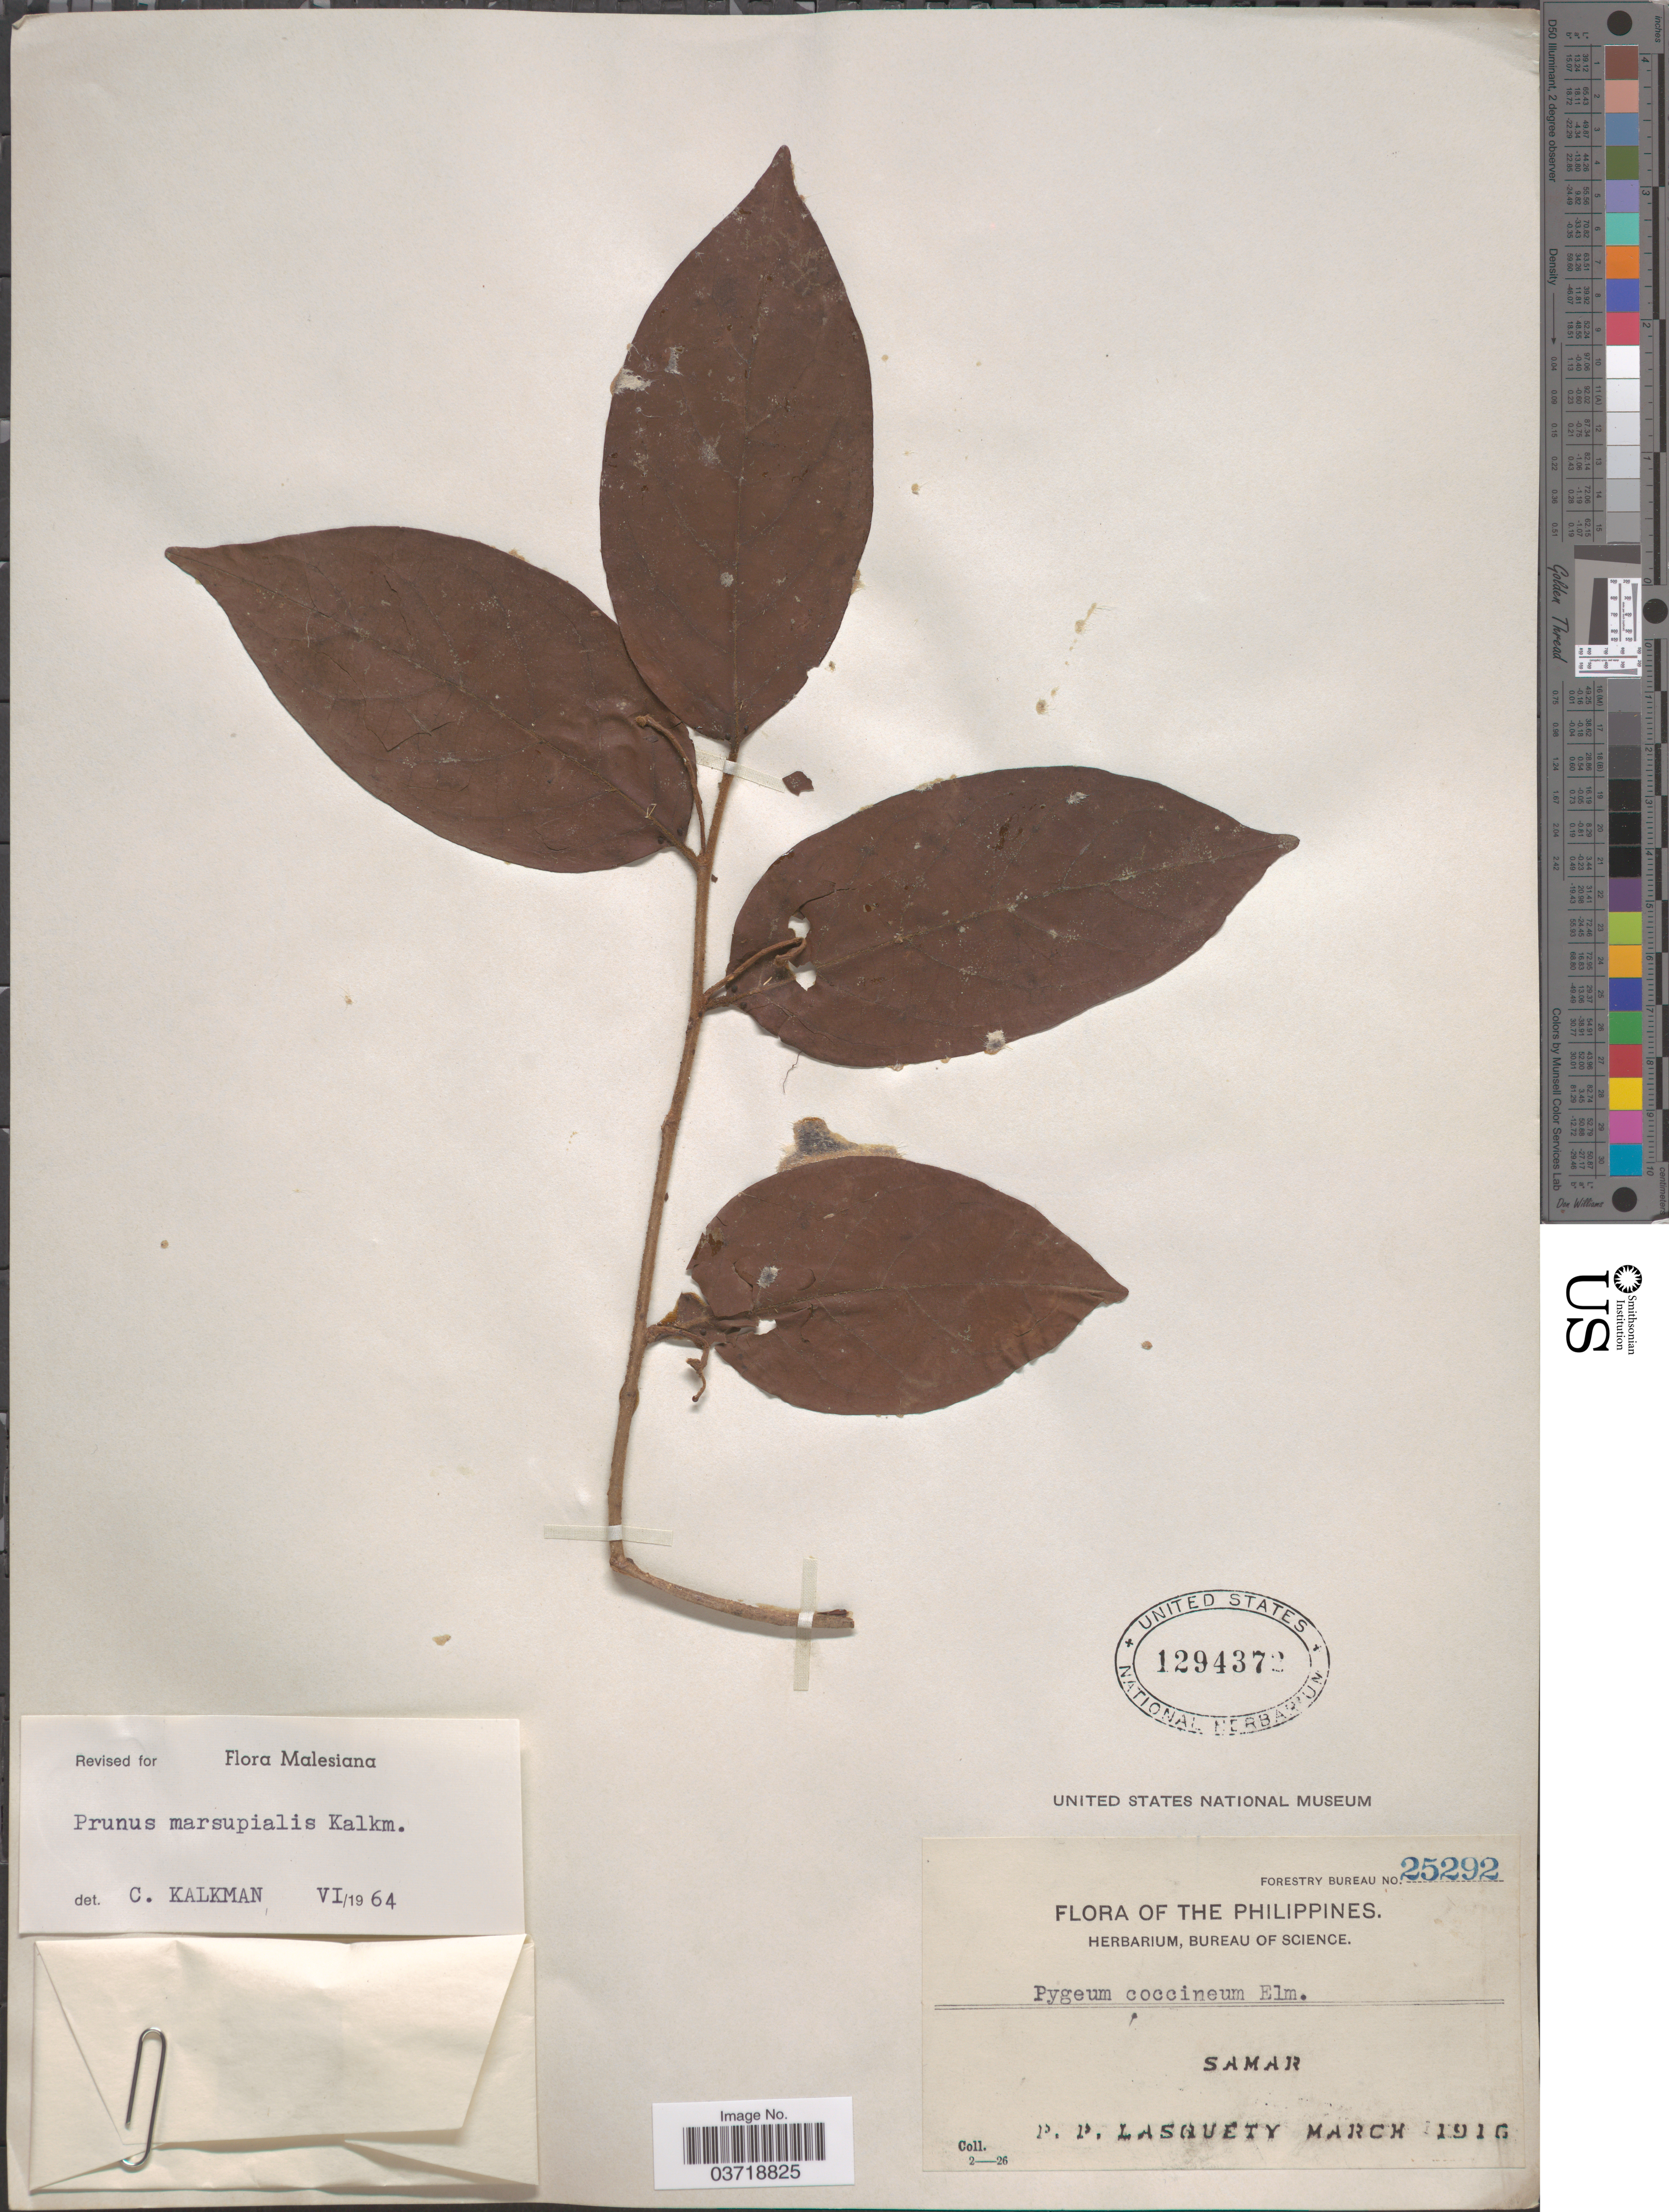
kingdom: Plantae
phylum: Tracheophyta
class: Magnoliopsida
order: Rosales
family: Rosaceae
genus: Prunus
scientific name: Prunus marsupialis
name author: Kalkman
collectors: P. Lasquety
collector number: Forestry Bureau 25292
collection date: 1916-03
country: Philippines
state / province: Eastern Visayas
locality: Samar.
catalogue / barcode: US 1294372